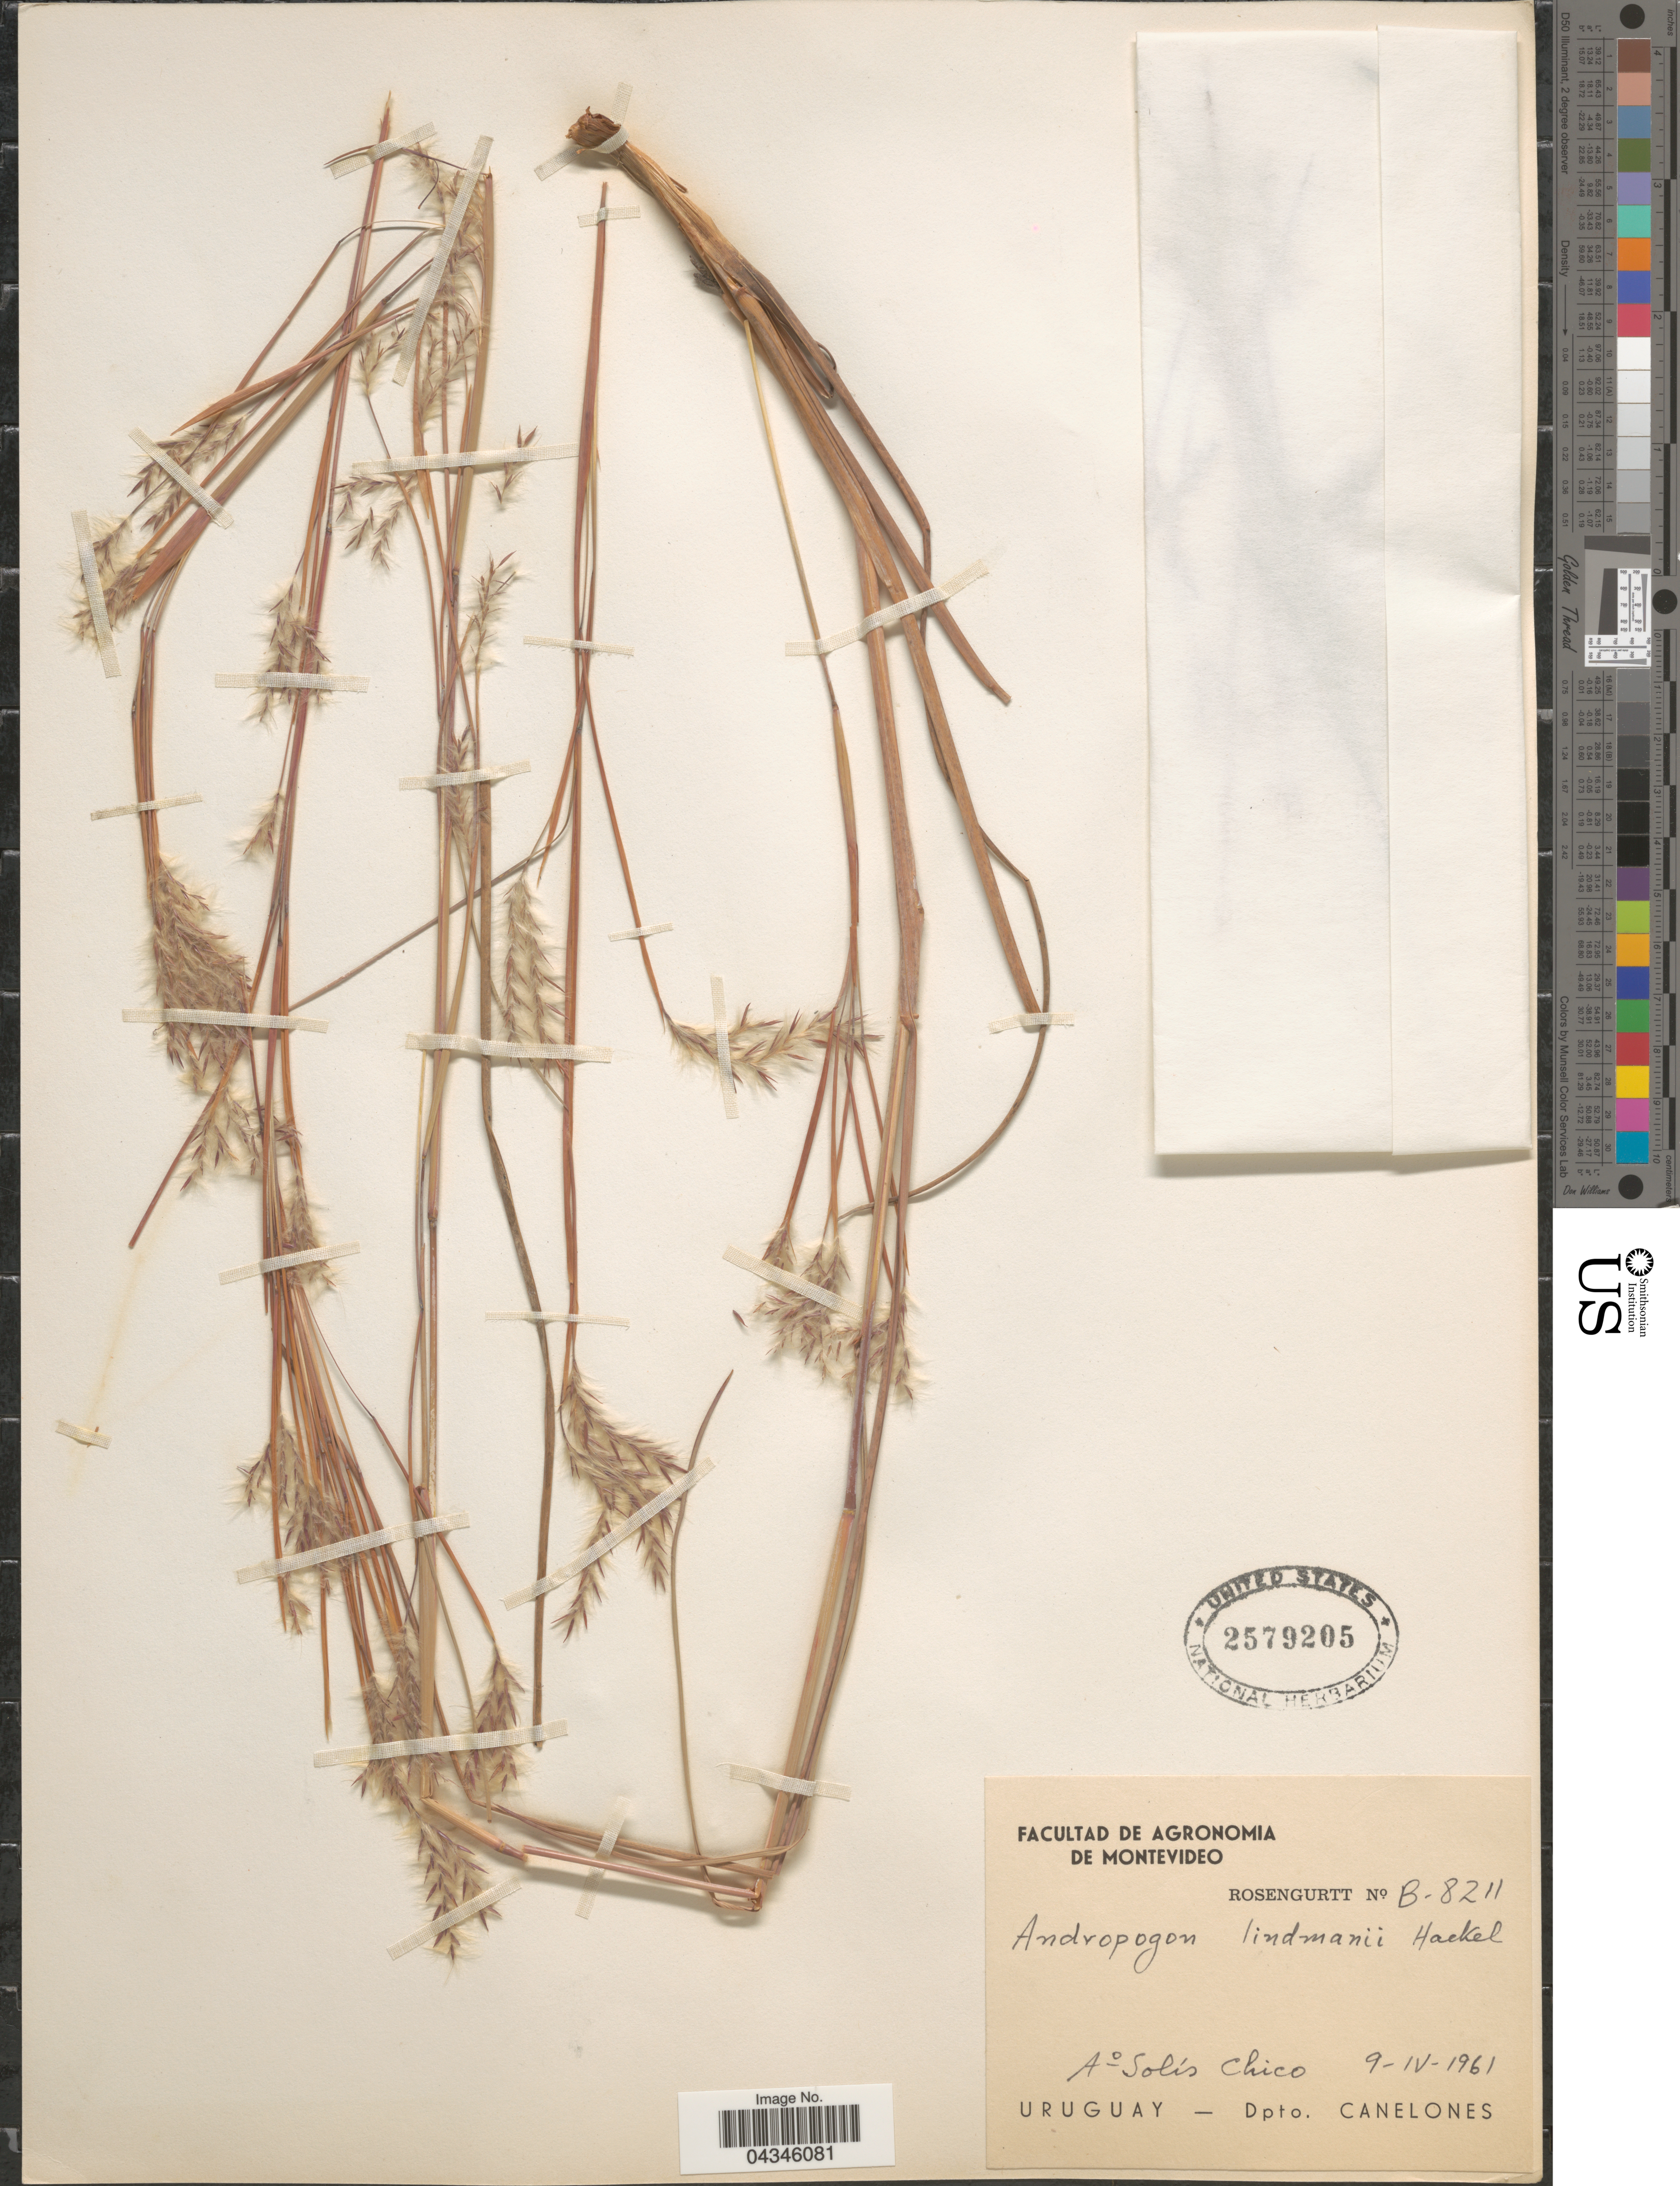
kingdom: Plantae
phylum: Tracheophyta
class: Liliopsida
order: Poales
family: Poaceae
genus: Andropogon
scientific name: Andropogon lindmanii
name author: Hack.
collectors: Rosengurtt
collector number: B-8211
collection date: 1961-04-09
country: Uruguay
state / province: Canelones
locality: Ao. Solís Chico. Dpto. Canelones.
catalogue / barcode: US 2579205